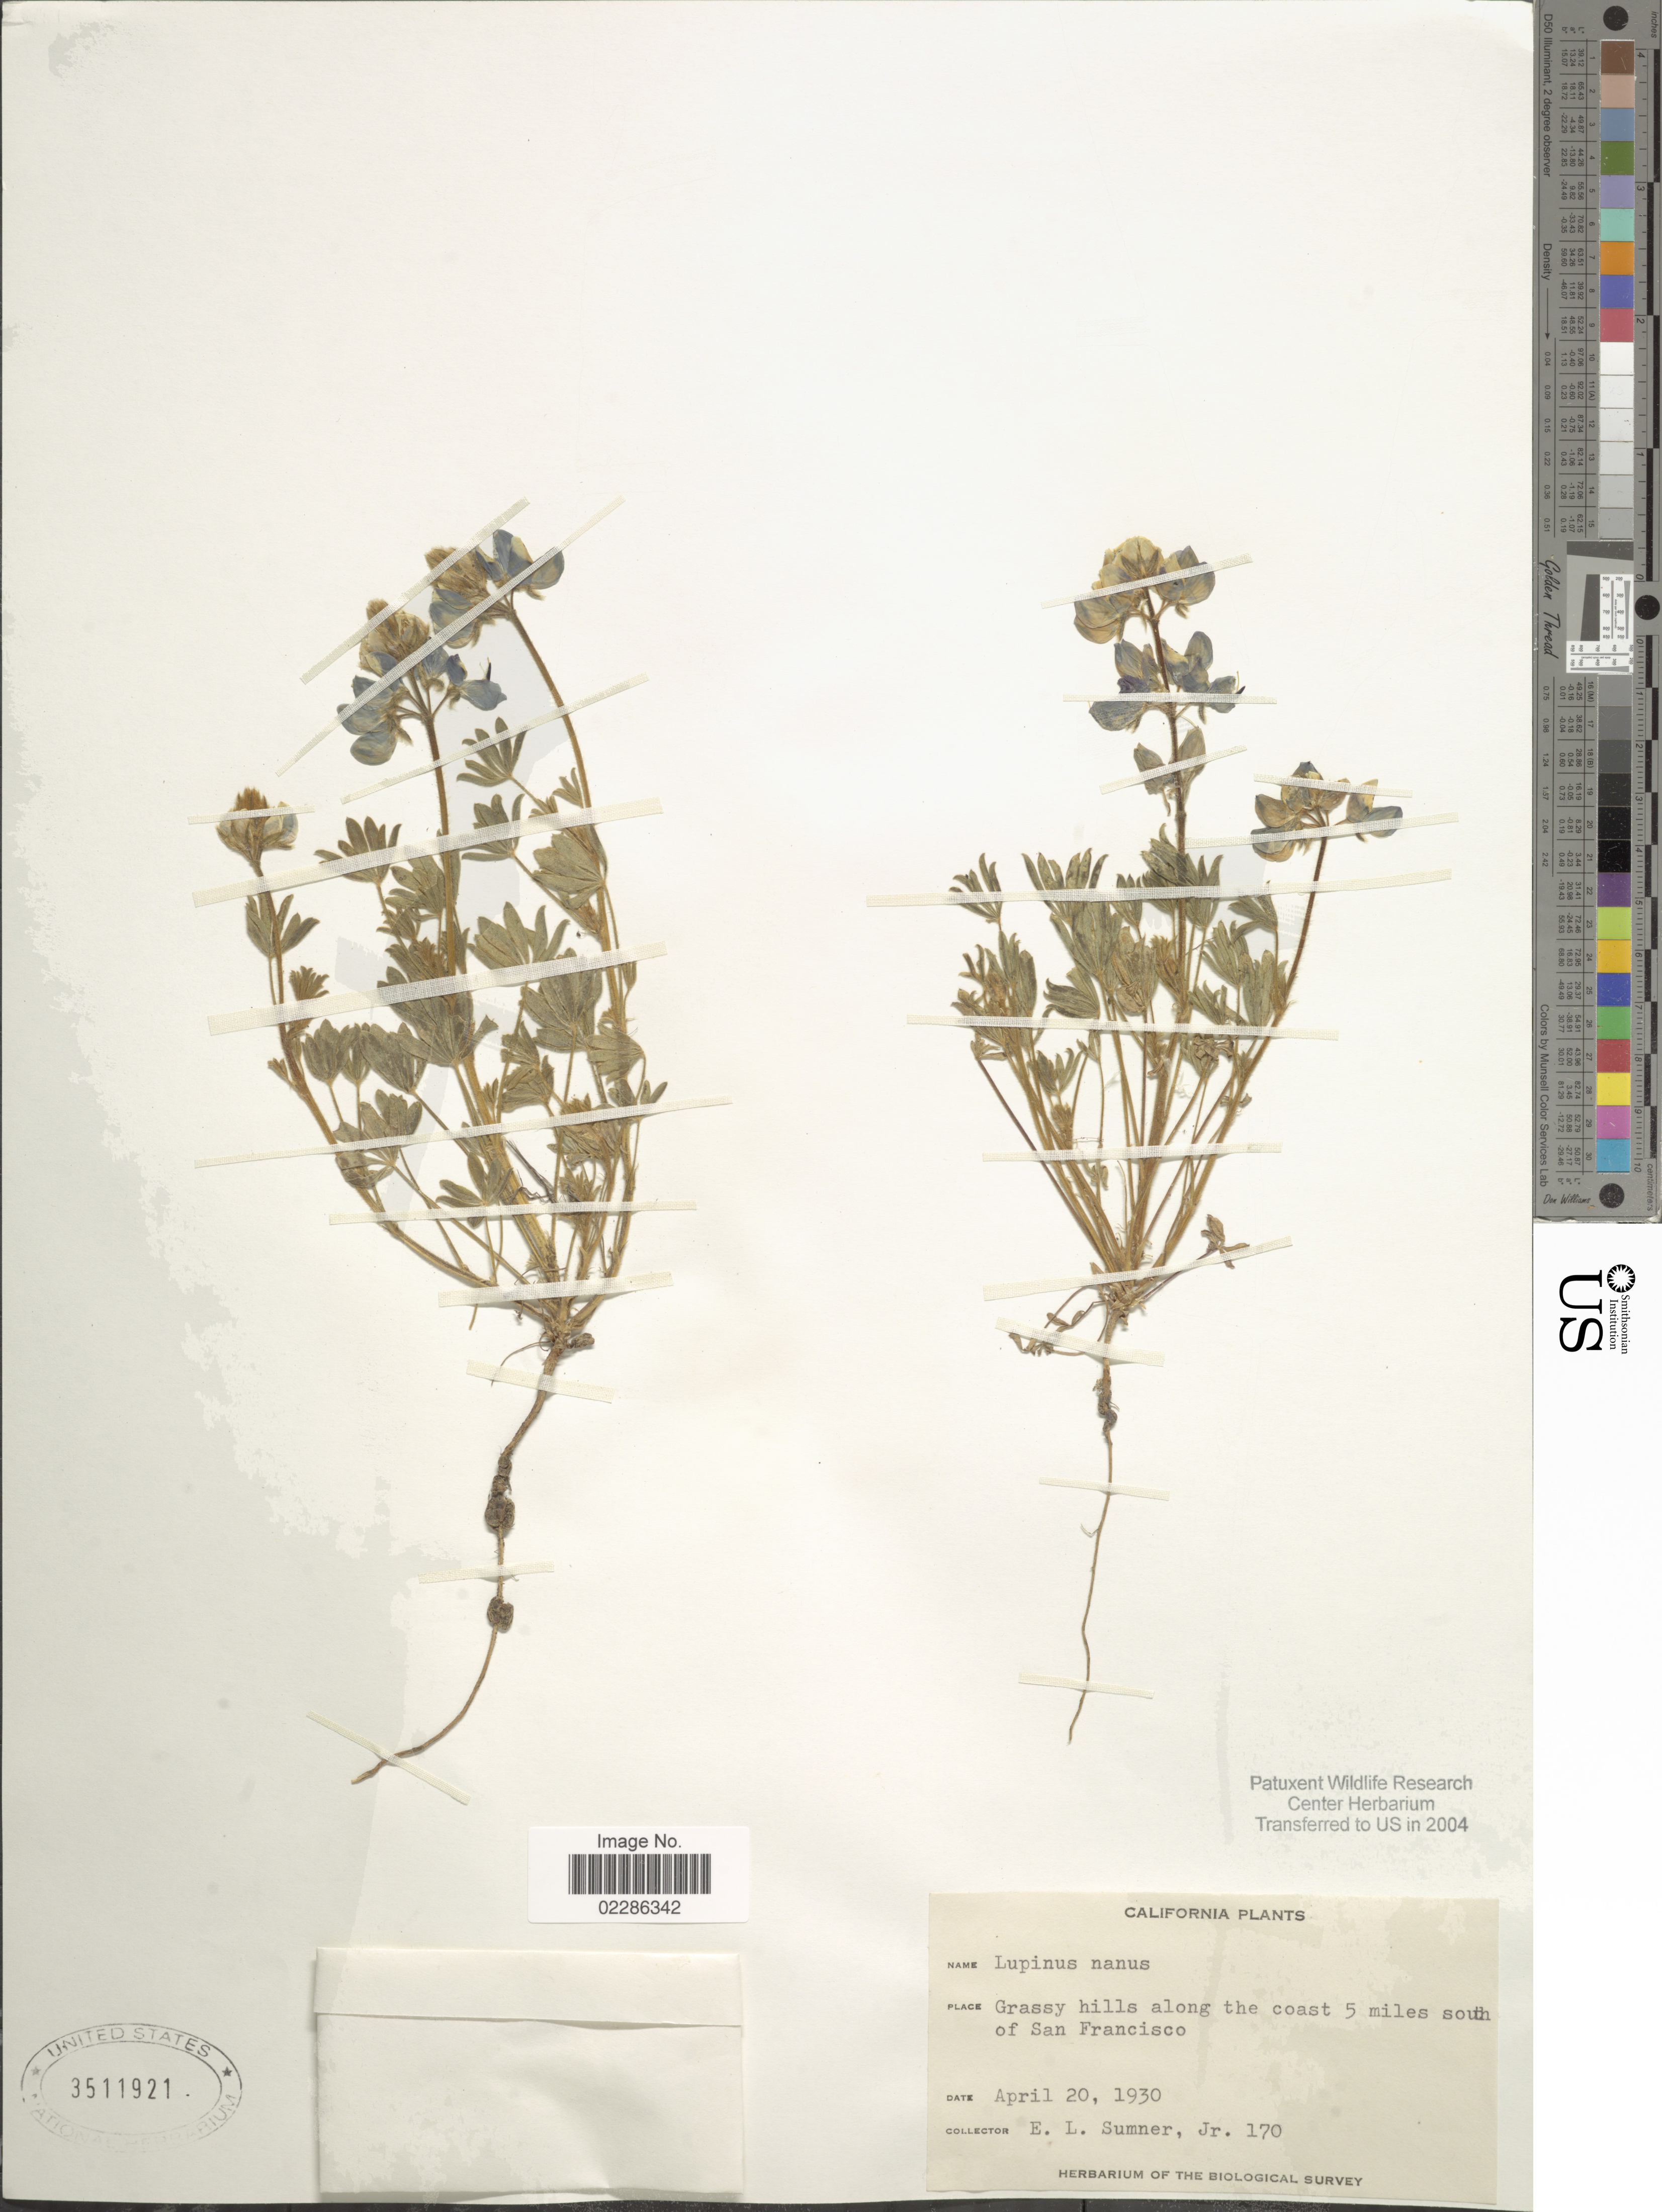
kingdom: Plantae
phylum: Tracheophyta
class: Magnoliopsida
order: Fabales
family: Fabaceae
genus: Lupinus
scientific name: Lupinus nanus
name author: Douglas ex Benth.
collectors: E. Sumner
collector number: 170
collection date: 1930-04-20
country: United States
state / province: California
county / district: San Francisco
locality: Grassy hills along the coast 5 miles south of San Francisco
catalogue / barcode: US 3511921